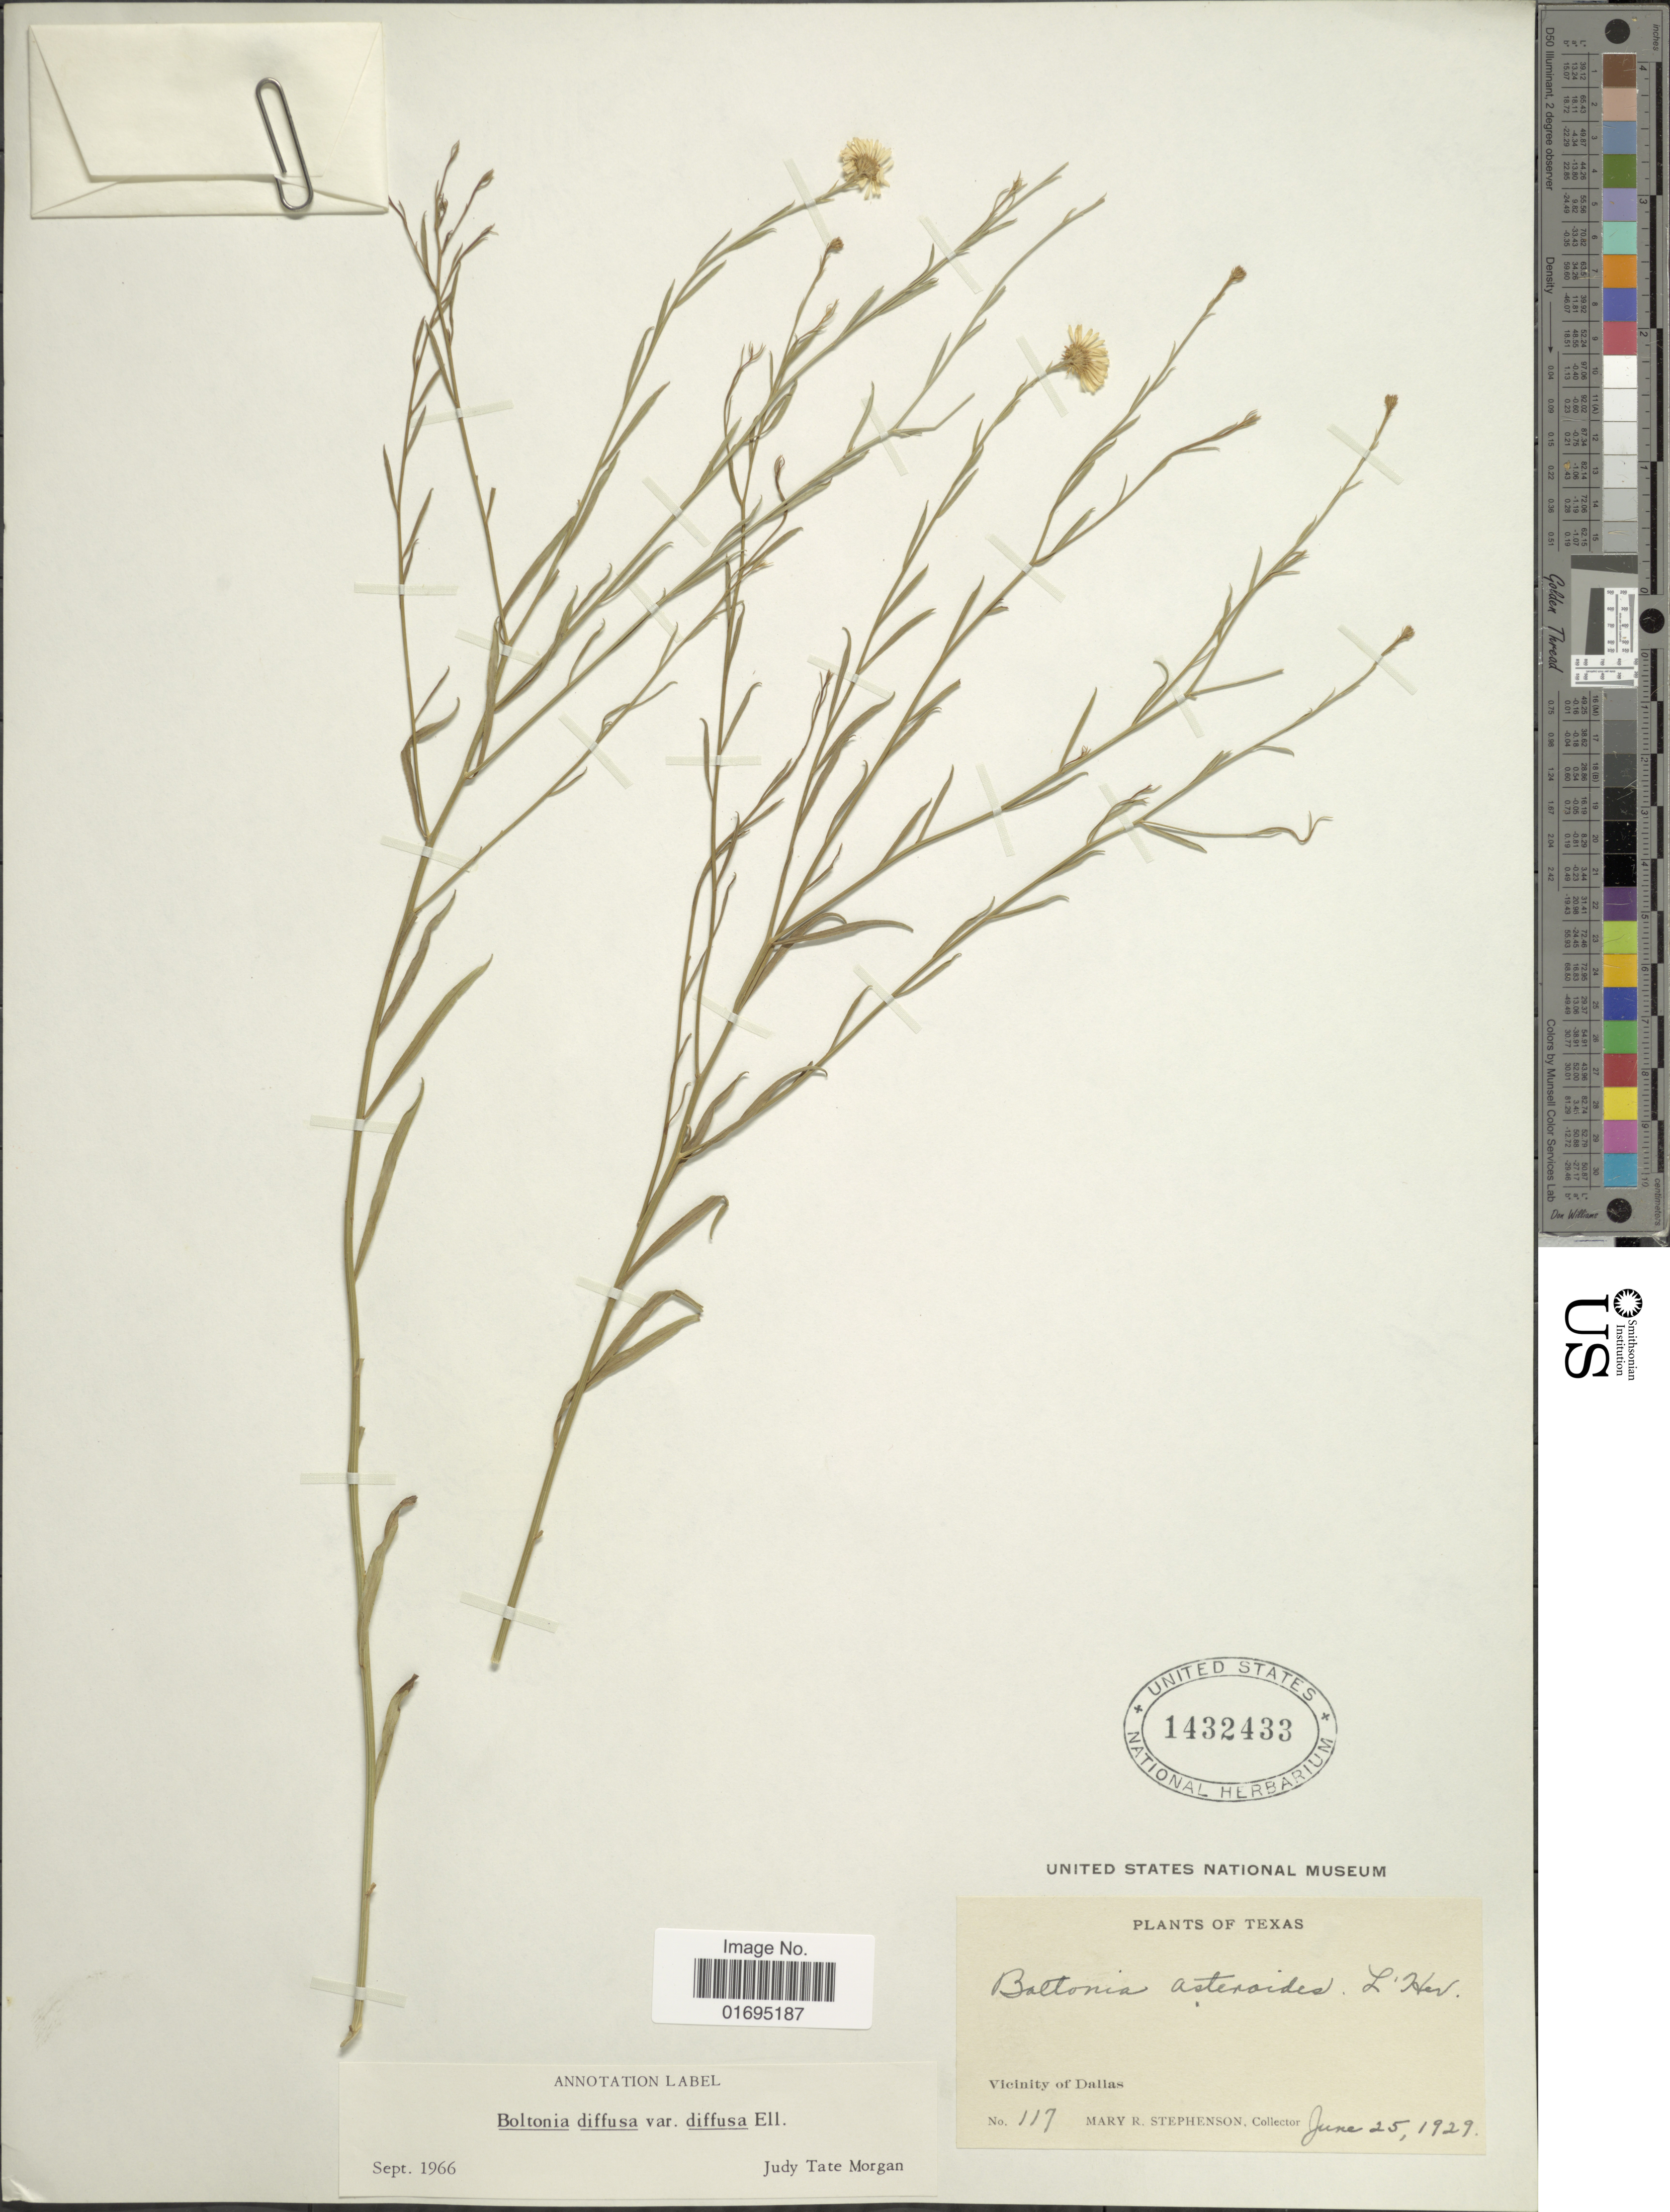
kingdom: Plantae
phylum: Tracheophyta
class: Magnoliopsida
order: Asterales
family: Asteraceae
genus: Boltonia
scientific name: Boltonia diffusa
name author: Elliott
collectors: M. Stephenson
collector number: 117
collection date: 1929-06-25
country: United States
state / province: Texas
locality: Vicinity of Dallas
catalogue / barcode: US 1432433